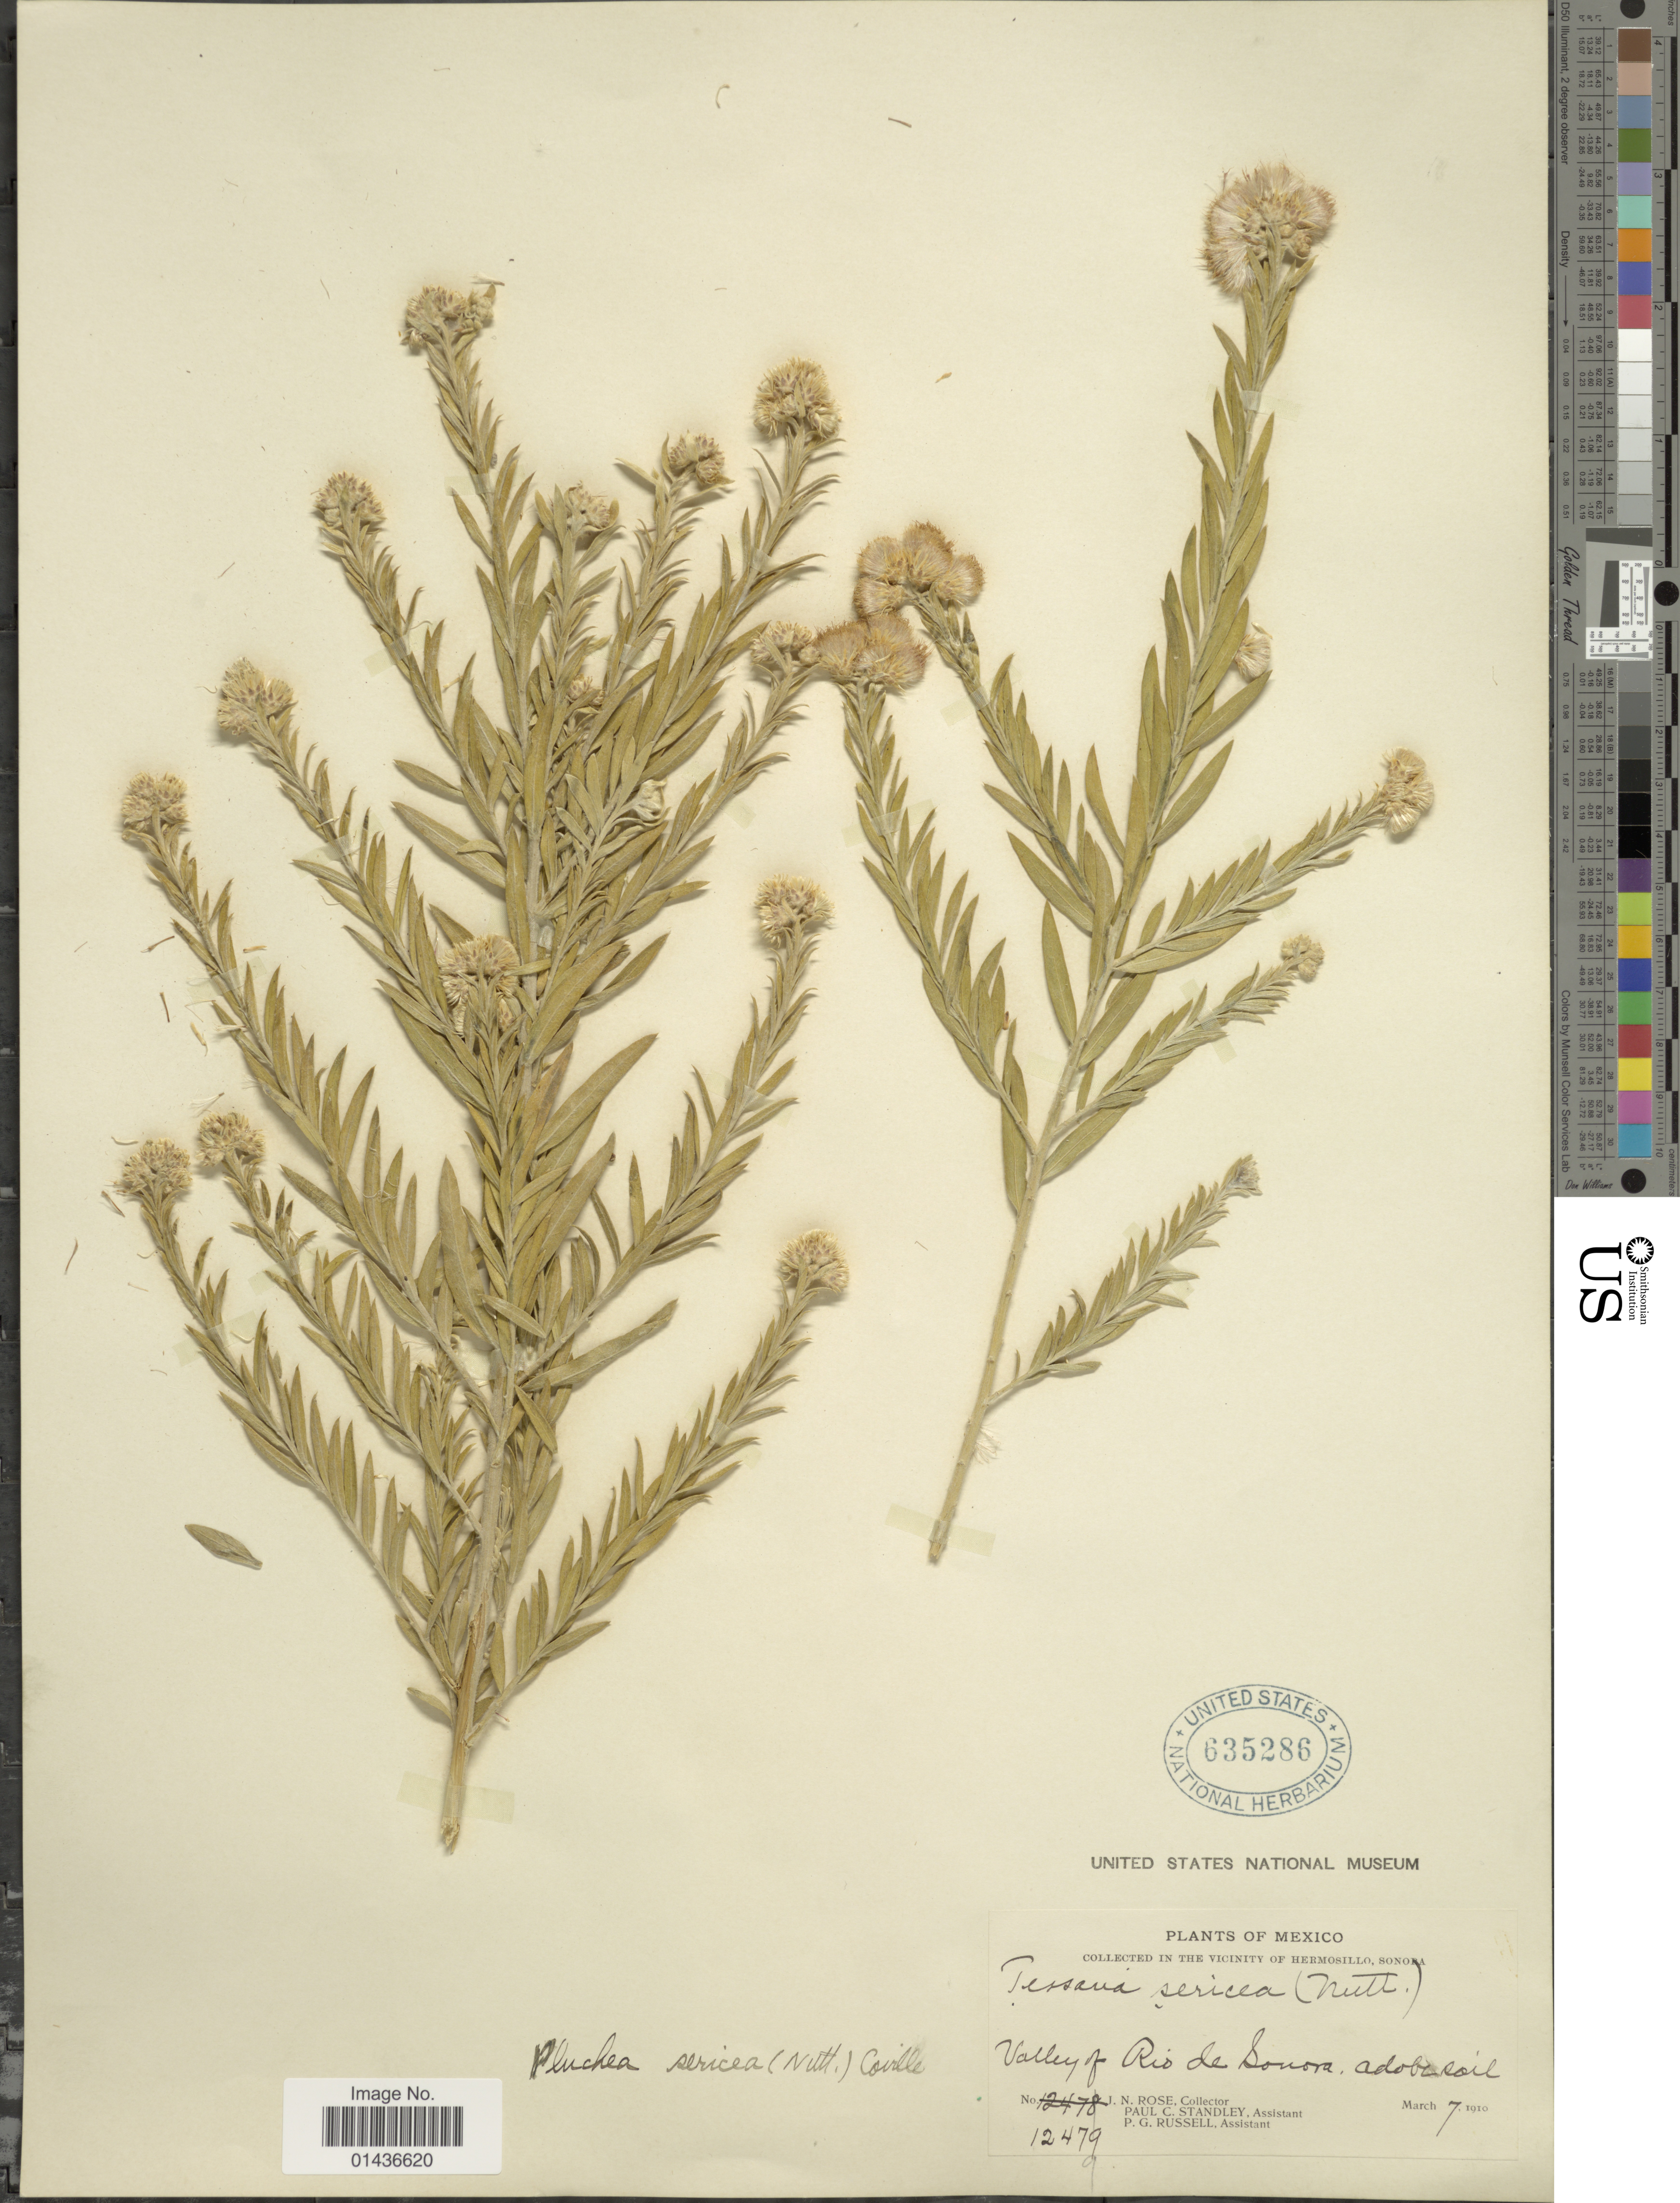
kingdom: Plantae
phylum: Tracheophyta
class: Magnoliopsida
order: Asterales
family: Asteraceae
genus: Pluchea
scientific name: Pluchea sericea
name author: (Nutt.) Coville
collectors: J. N. Rose, P. C. Standley & P. G. Russell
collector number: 12479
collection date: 1910-03-07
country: Mexico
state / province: Sonora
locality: Valley of Rio de Sonora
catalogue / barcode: US 635286